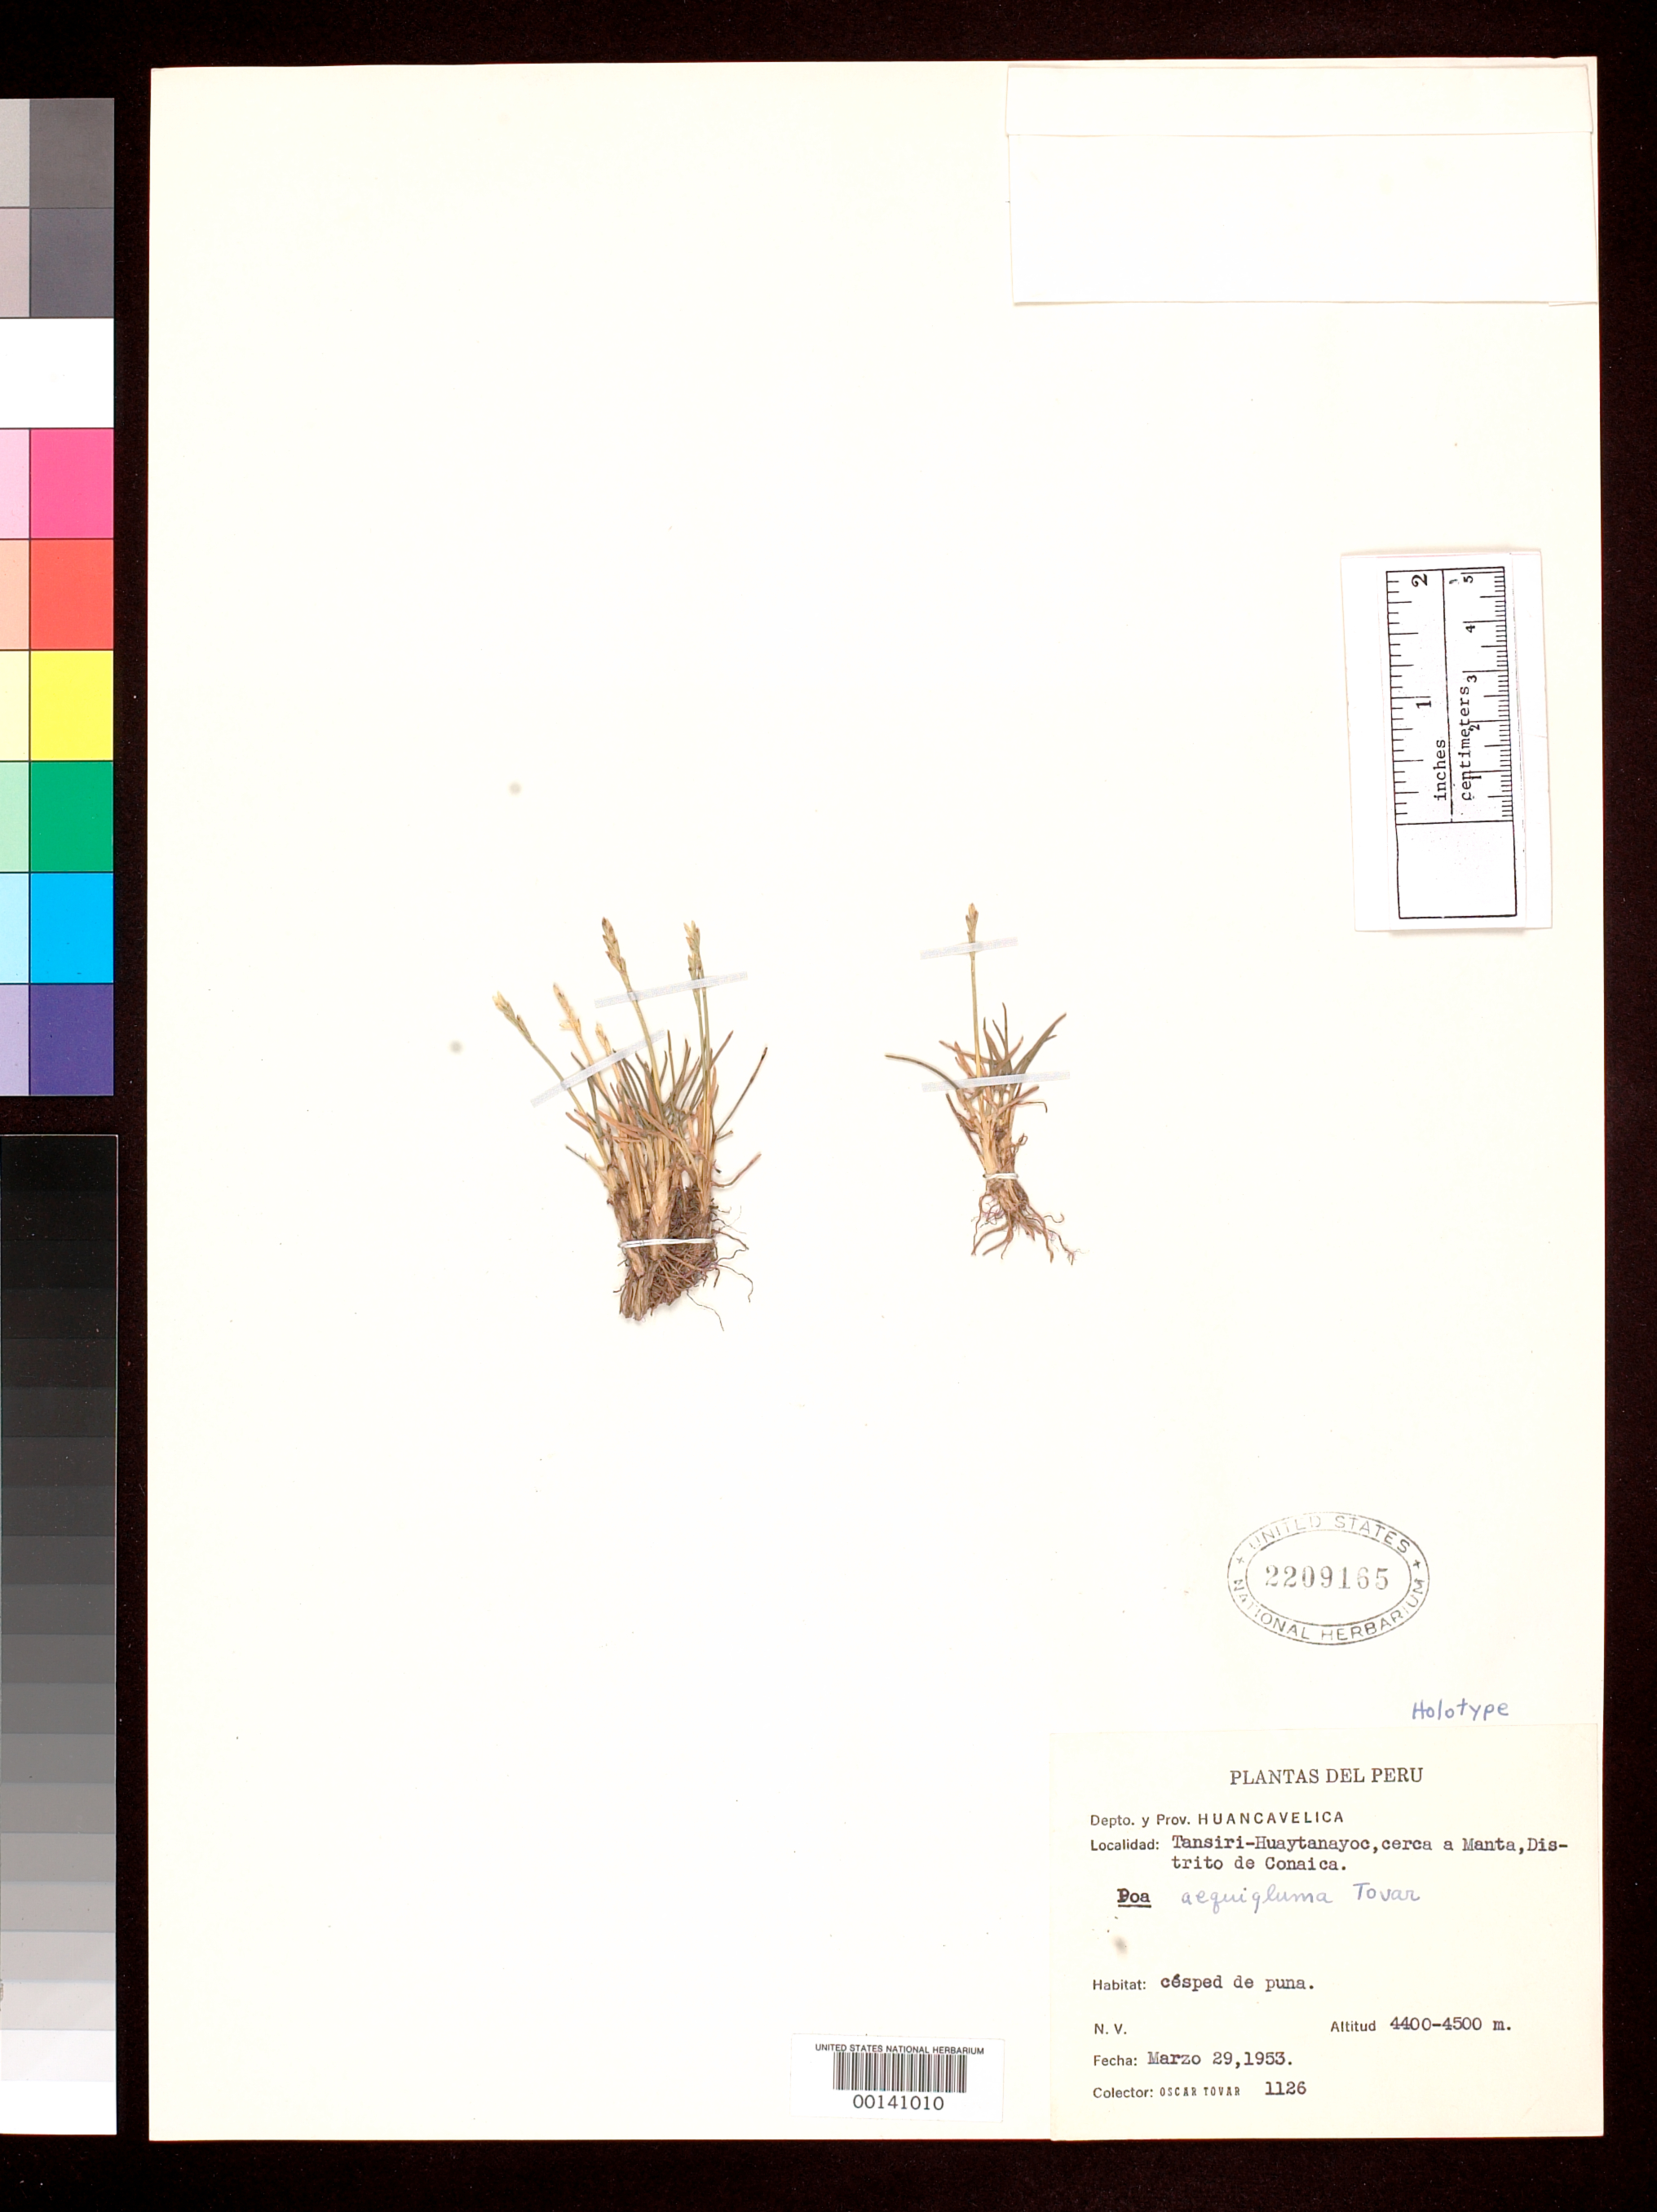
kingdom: Plantae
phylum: Tracheophyta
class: Liliopsida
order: Poales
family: Poaceae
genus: Poa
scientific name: Poa aequigluma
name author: Tovar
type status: Holotype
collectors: Ó. Tovar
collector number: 1126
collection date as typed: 29 Mar 1953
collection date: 1953-03-29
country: Peru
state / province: Huancavelica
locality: Conaica [District?], Tansiei-Huaytanayoc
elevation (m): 4400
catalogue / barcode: US 2209165